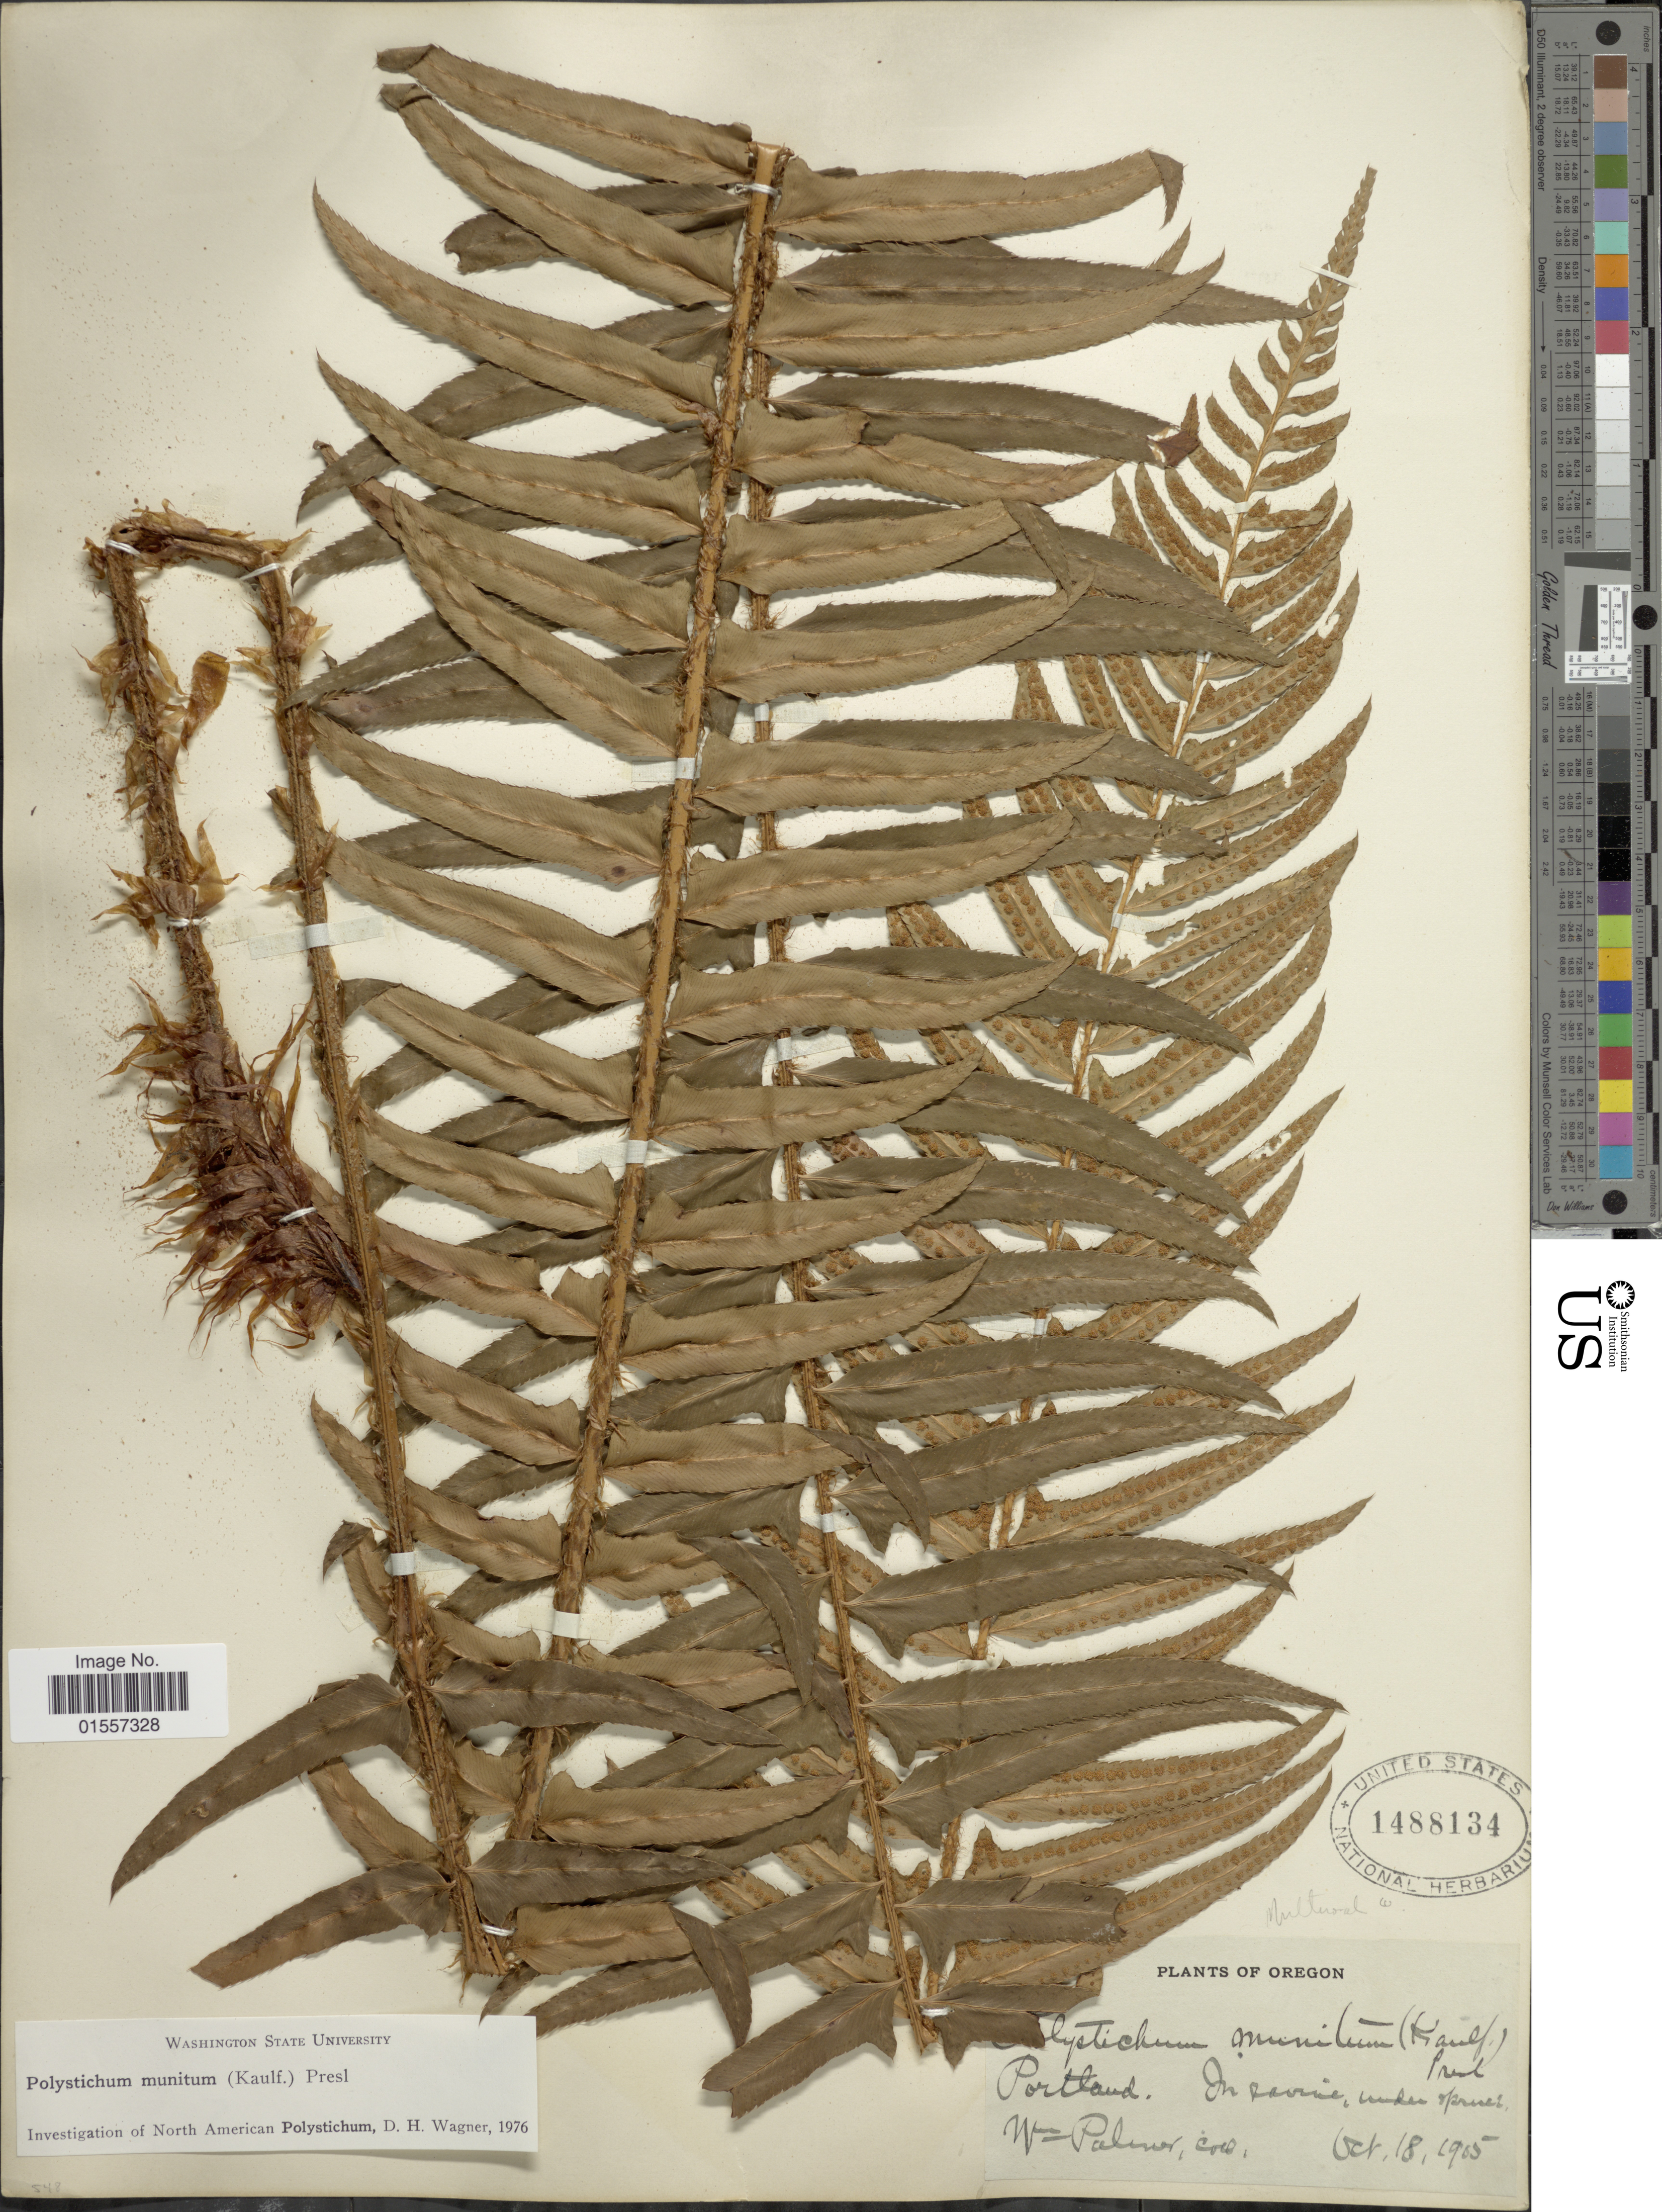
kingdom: Plantae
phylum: Tracheophyta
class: Polypodiopsida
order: Polypodiales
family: Dryopteridaceae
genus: Polystichum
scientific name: Polystichum munitum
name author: (Kaulf.) C. Presl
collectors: W. Palmer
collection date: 1905-10-18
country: United States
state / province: Oregon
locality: Oregon, Portland, in ravine under spruce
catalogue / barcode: US 1488134